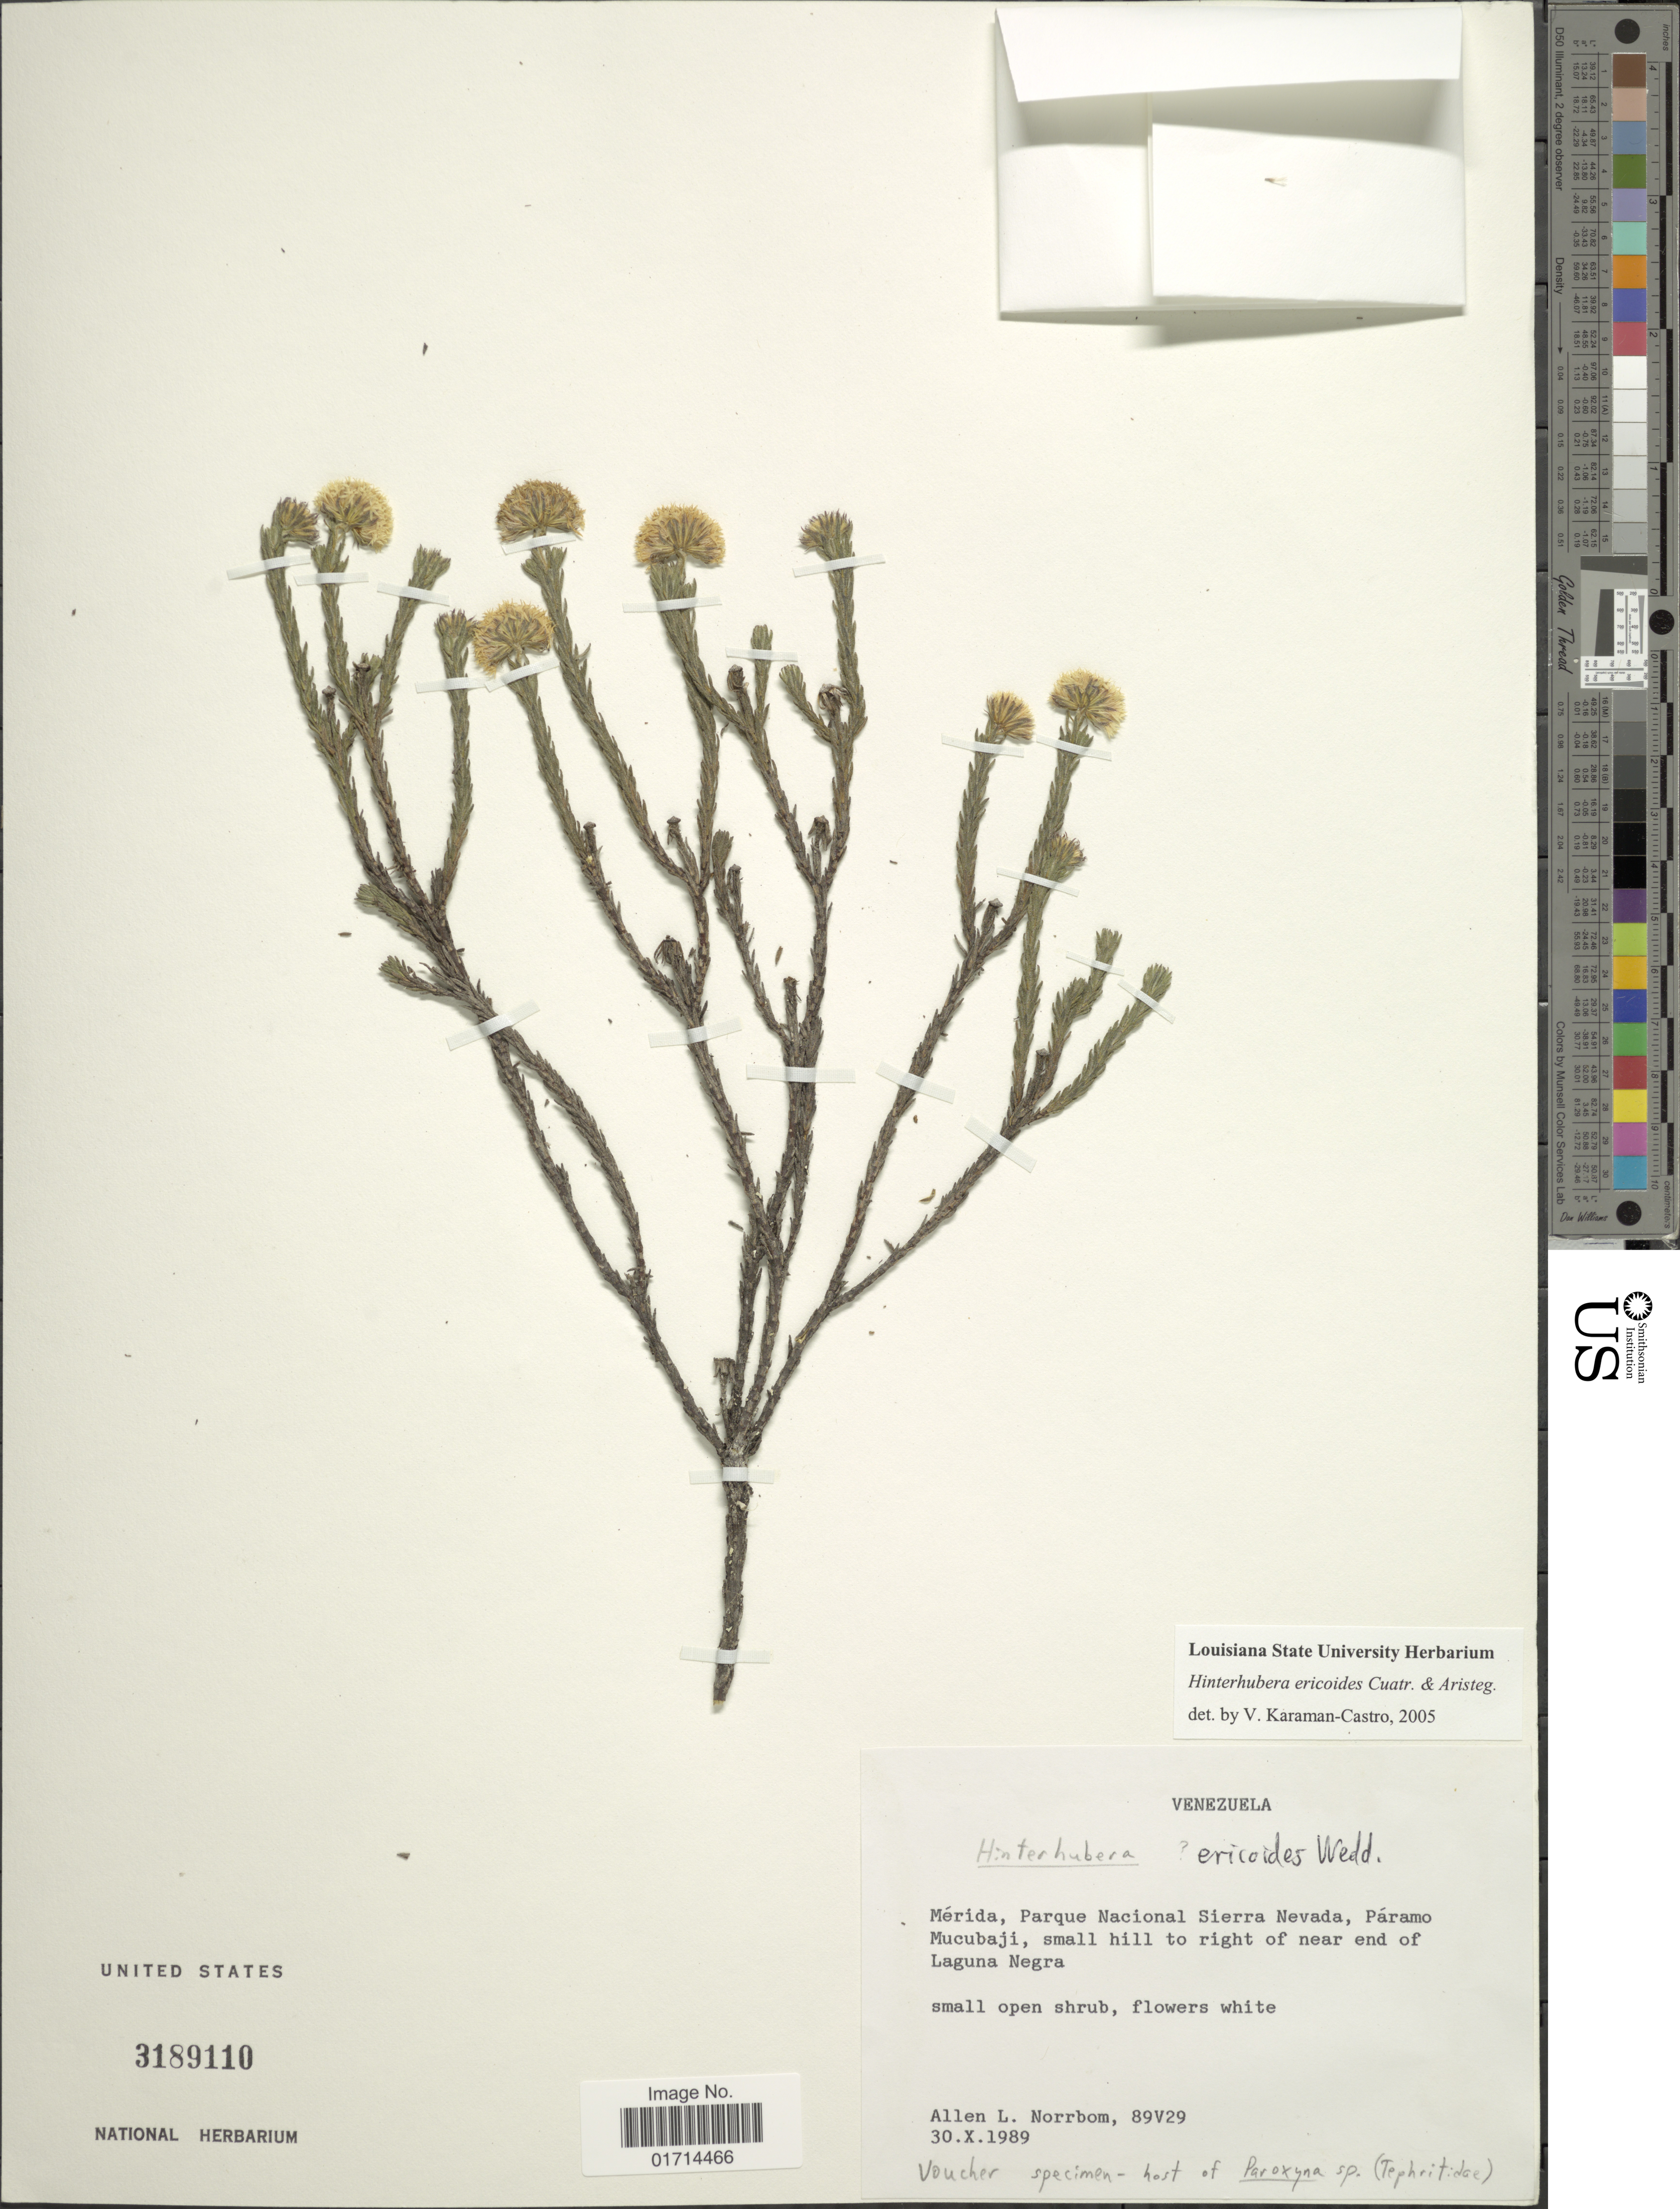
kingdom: Plantae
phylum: Tracheophyta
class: Magnoliopsida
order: Asterales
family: Asteraceae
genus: Hinterhubera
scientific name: Hinterhubera ericoides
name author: Wedd.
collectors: A. L. Norrbom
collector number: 89v29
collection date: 1989-10-30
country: Venezuela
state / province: Mérida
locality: Parque Nacional Sierra Nevada, Paramo Mucubaji, small hill to right of near end of Laguna Negra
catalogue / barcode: US 3189110